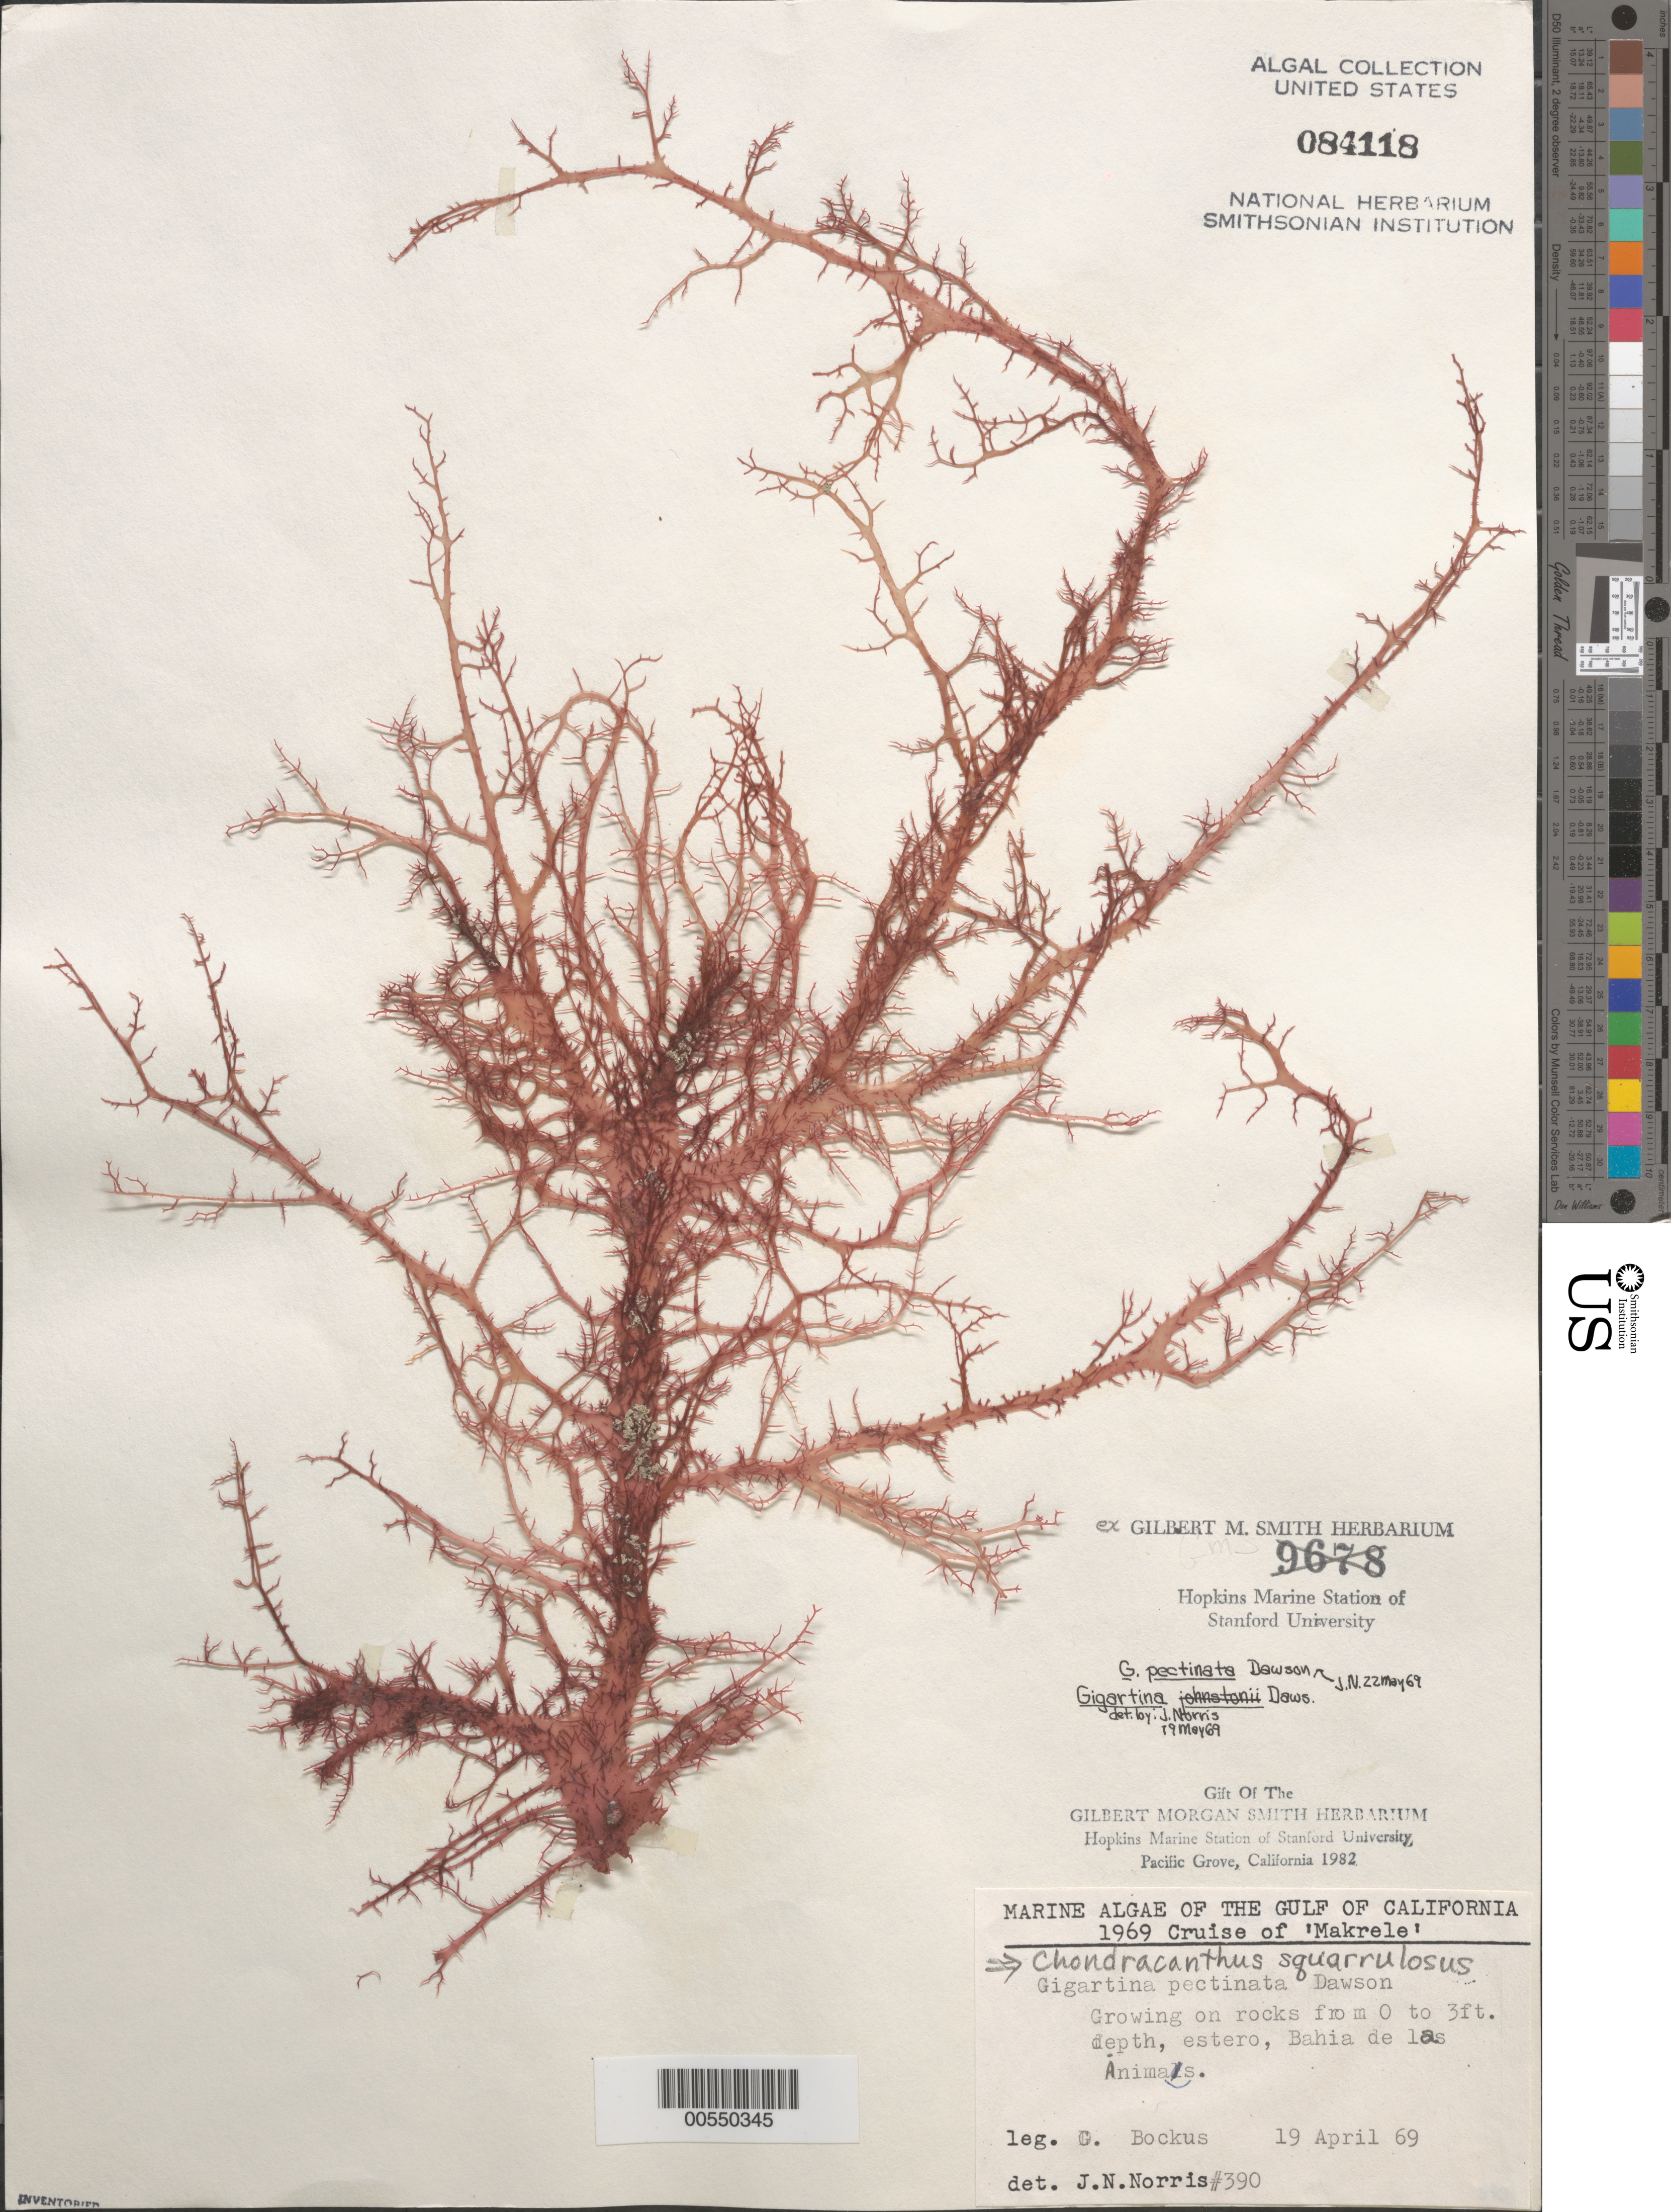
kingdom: Plantae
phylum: Rhodophyta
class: Florideophyceae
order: Gigartinales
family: Gigartinaceae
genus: Chondracanthus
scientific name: Chondracanthus squarrulosus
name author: (Setch. & N.L. Gardner) J.R. Hughey et al.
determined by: Norris, James N.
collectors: G. Bockus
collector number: JN-390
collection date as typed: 19 Apr 1969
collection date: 1969-04-19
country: Mexico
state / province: Baja California Norte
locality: Bahia de las Animas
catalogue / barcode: US 84118